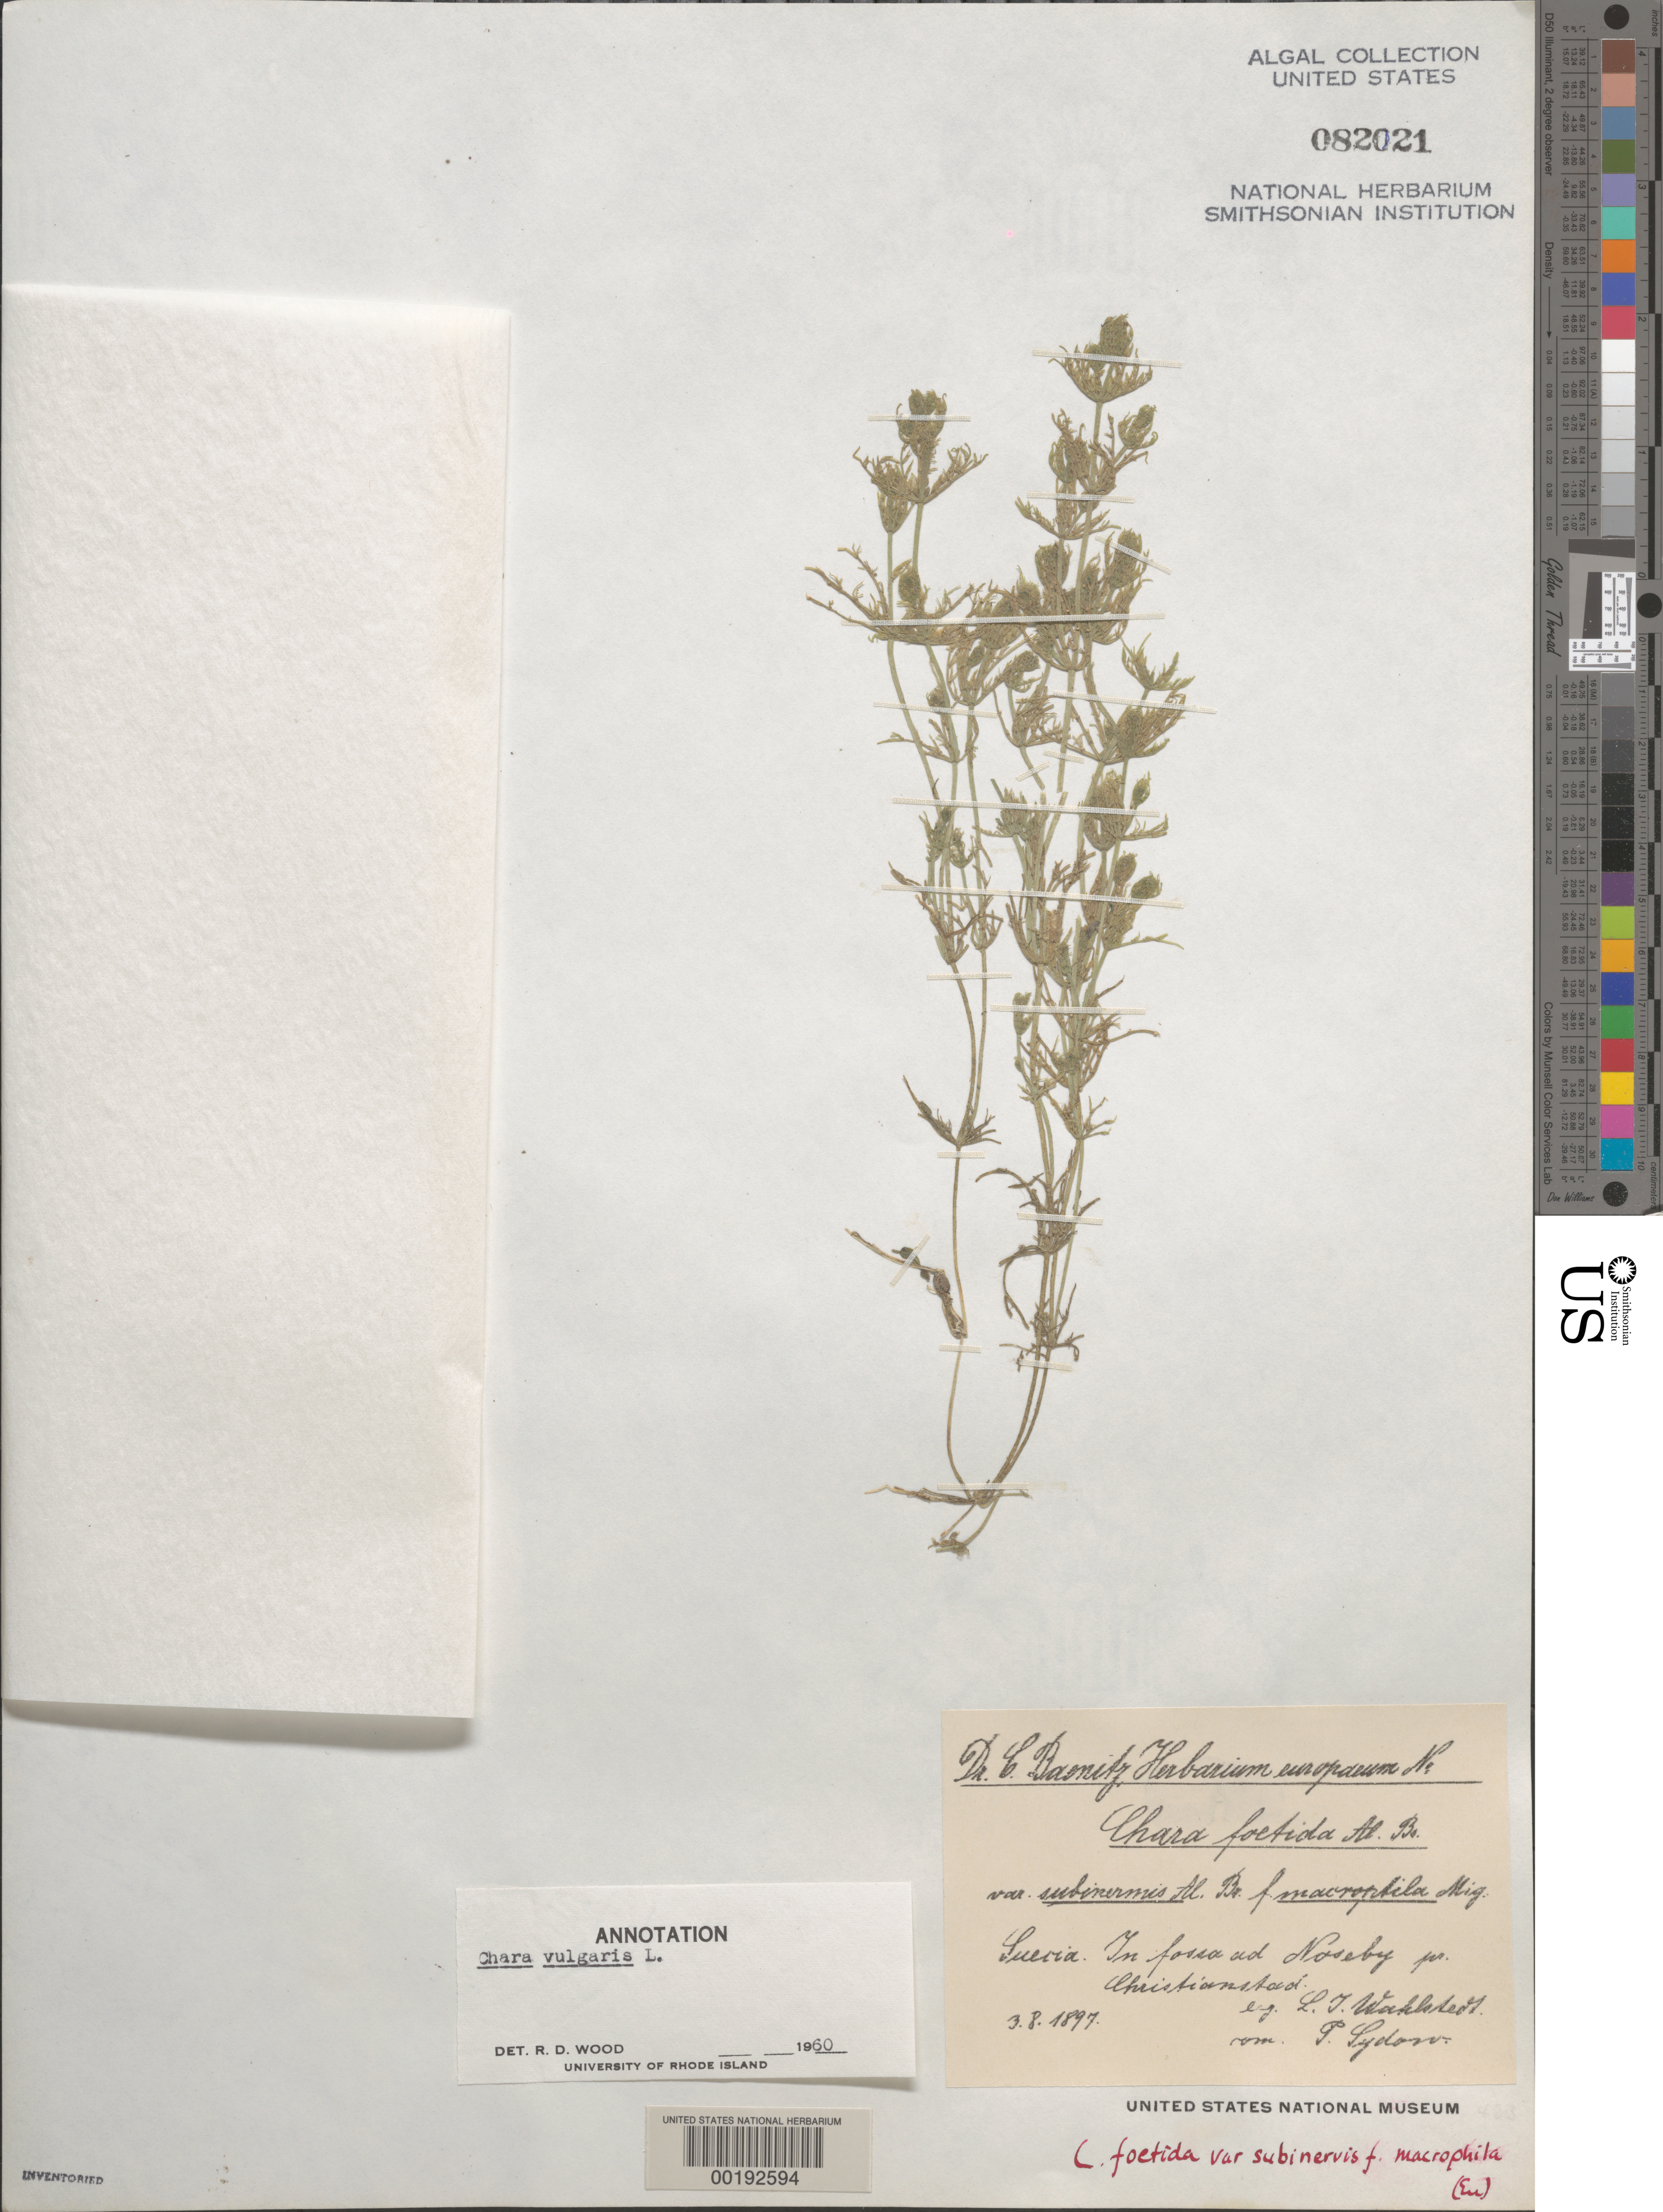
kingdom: Plantae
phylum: Charophyta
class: Charophyceae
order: Charales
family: Characeae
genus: Chara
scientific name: Chara vulgaris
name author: L.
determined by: Wood, R. D.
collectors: L. J. Wahlstedt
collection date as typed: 03 Aug 1897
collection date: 1897-08-03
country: Sweden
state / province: Skåne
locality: Noseby, near kristianstad (christianstad)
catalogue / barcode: US 82021